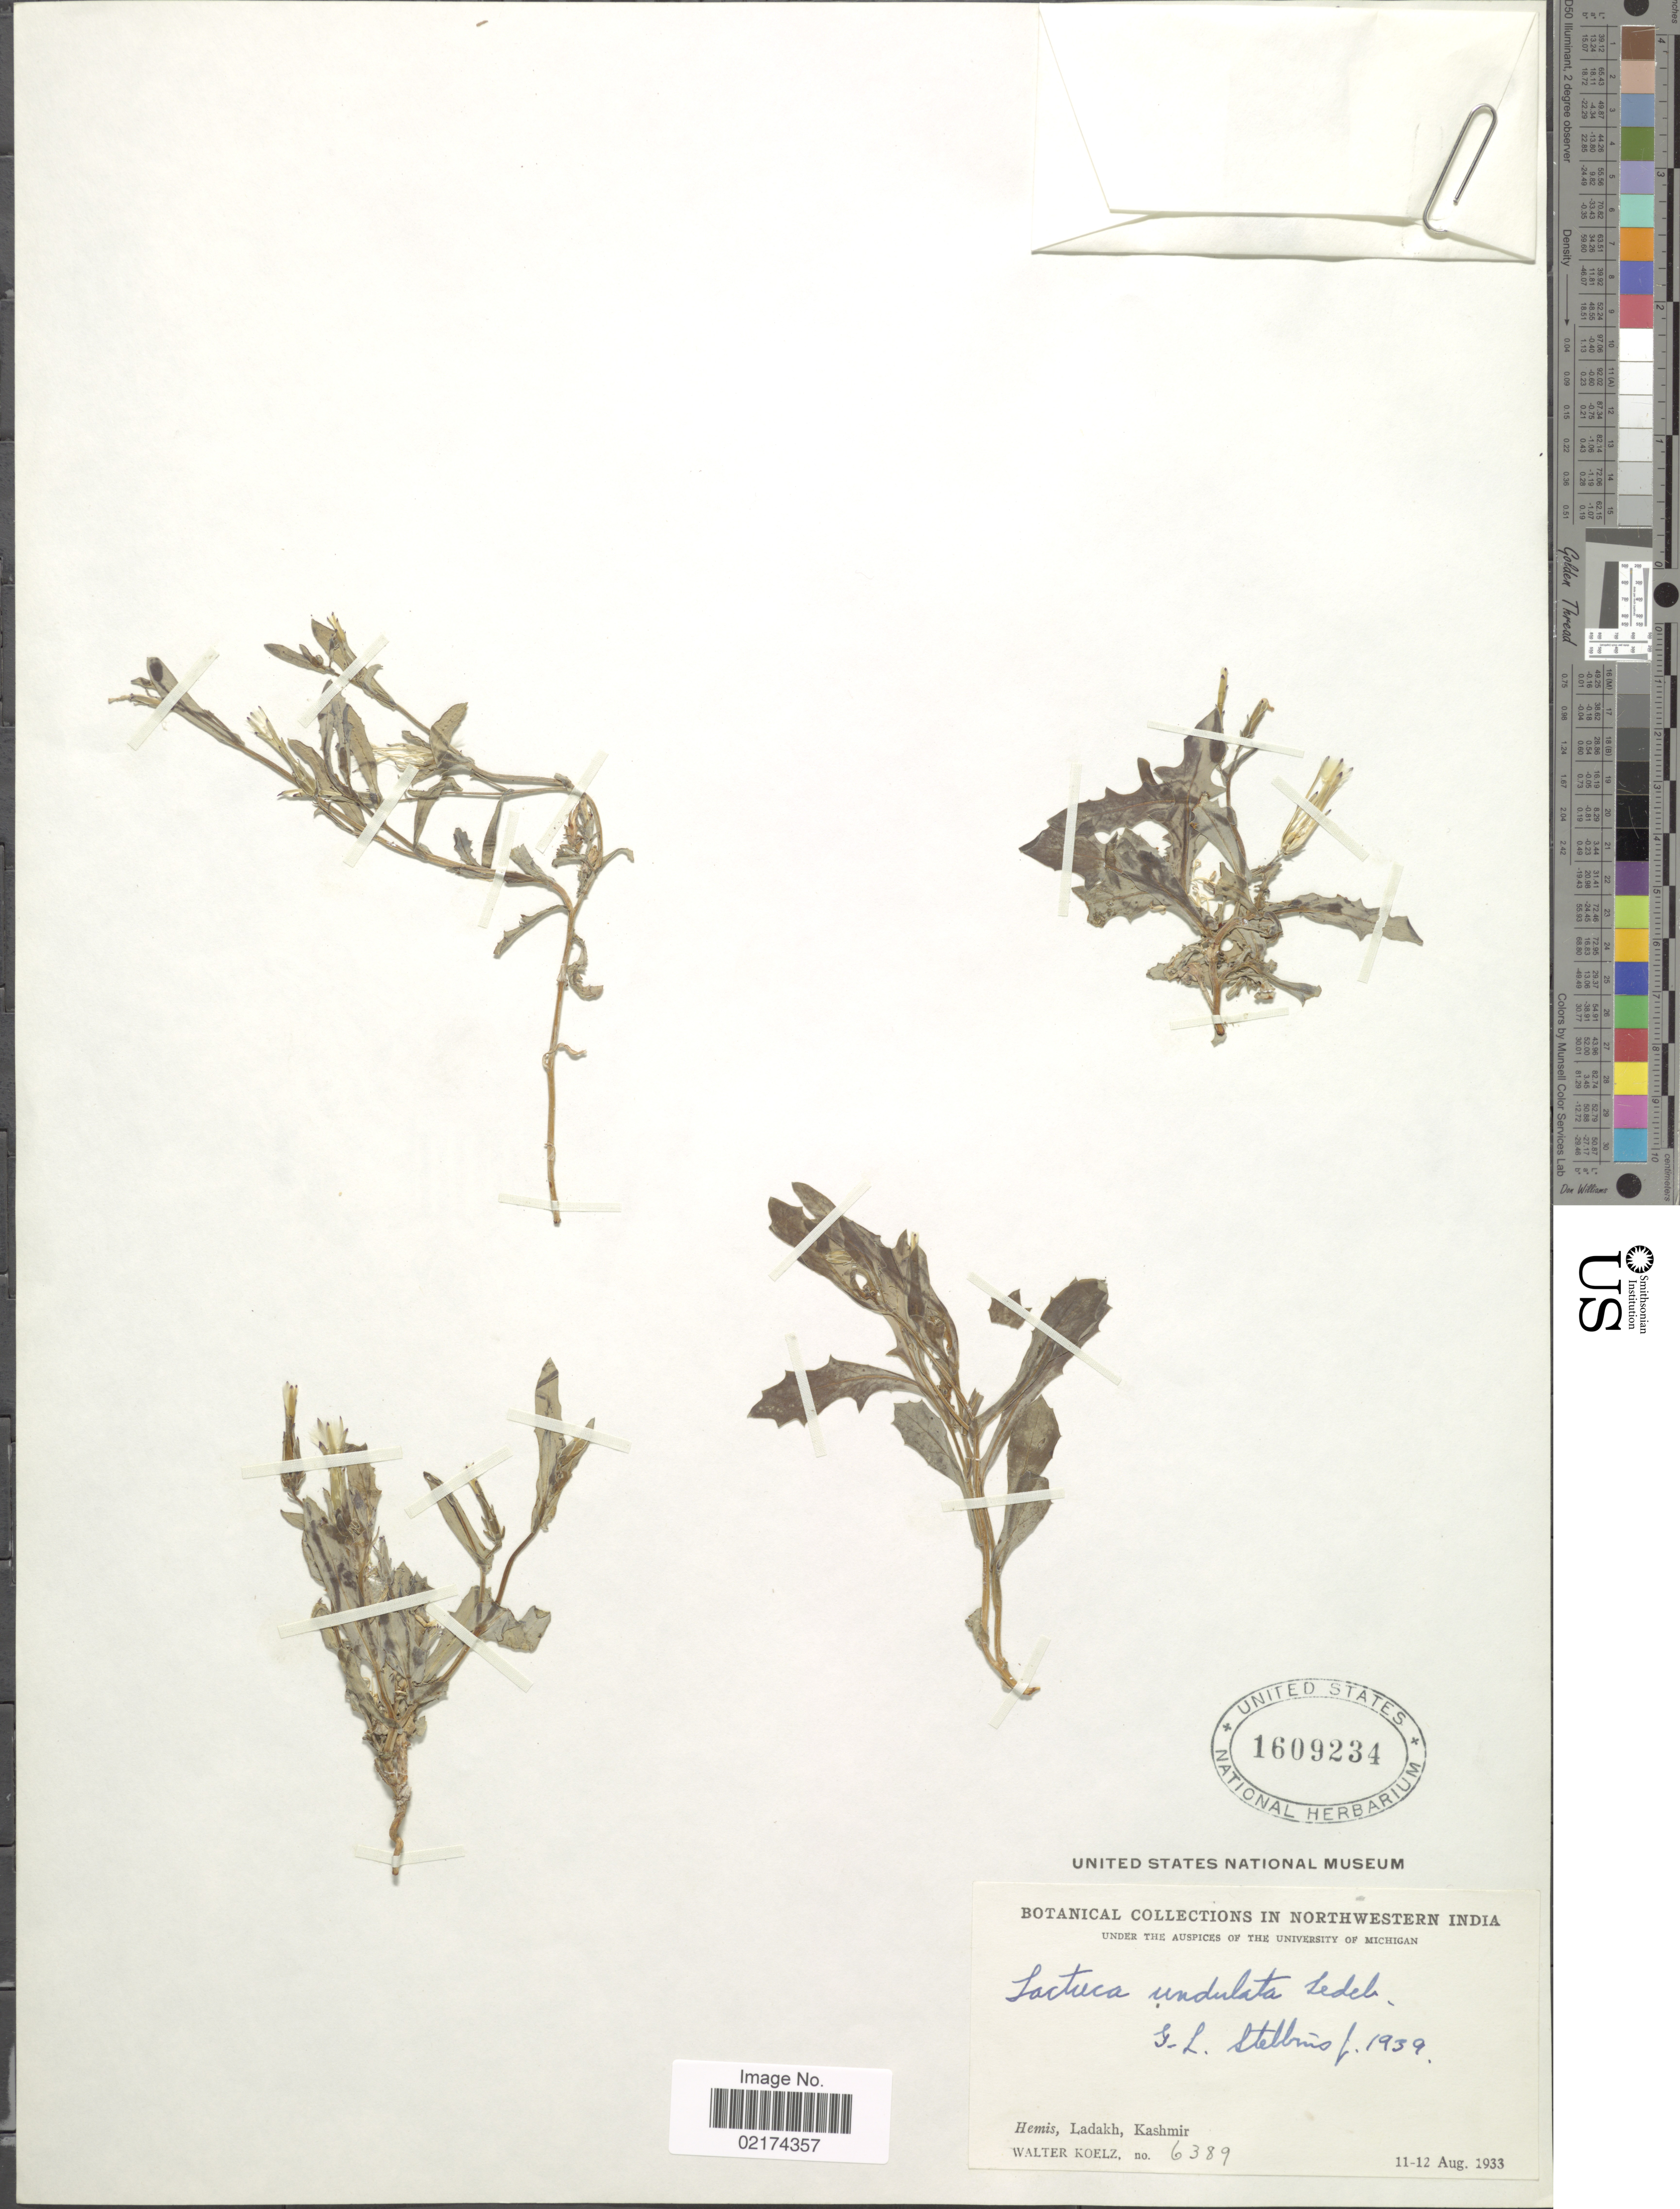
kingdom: Plantae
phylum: Tracheophyta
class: Magnoliopsida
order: Asterales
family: Asteraceae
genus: Lactuca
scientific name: Lactuca undulata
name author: Ledeb.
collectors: W. N. Koelz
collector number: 6389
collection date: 1933-08-11/1933-08-12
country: India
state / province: Jammu and Kashmir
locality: Northwestern India, Hemis, Ladakh, Kashmir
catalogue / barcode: US 1609234